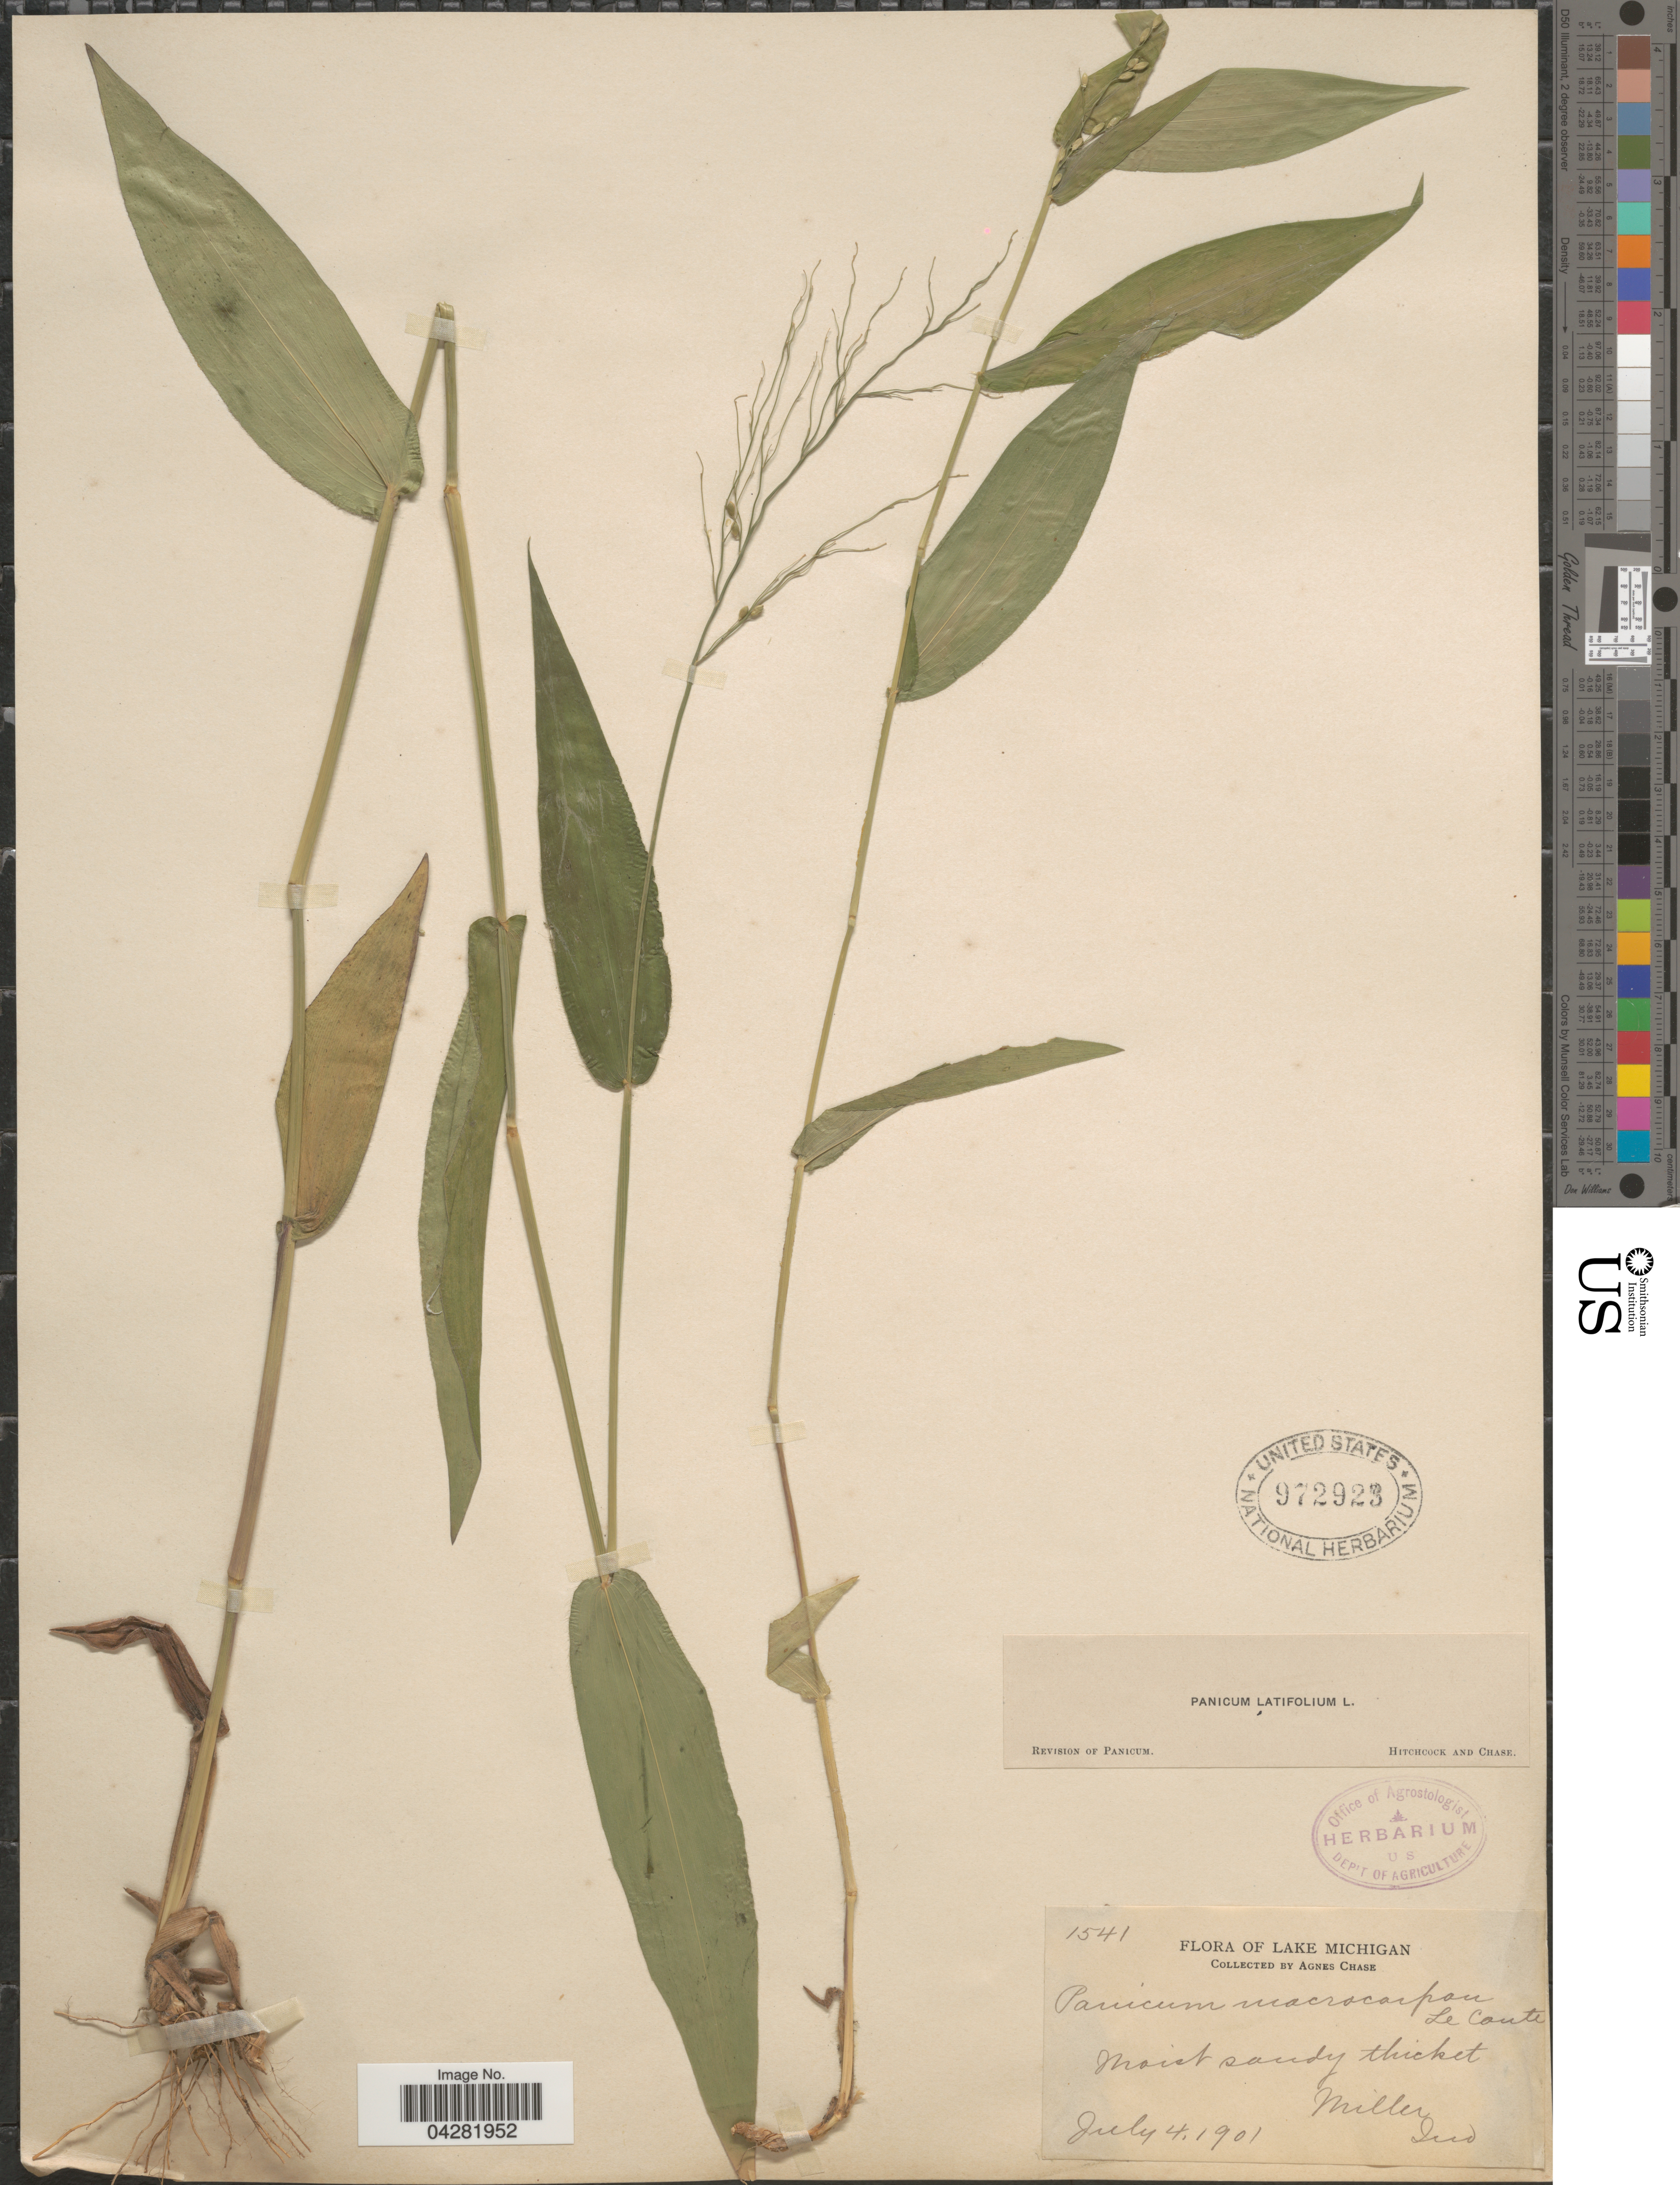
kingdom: Plantae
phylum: Tracheophyta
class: Liliopsida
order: Poales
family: Poaceae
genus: Dichanthelium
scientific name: Dichanthelium latifolium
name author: (L.) Harvill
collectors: A. Chase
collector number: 1541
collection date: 1901-07-04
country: United States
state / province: Indiana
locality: Lake Michigan. Miller.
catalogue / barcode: US 972923